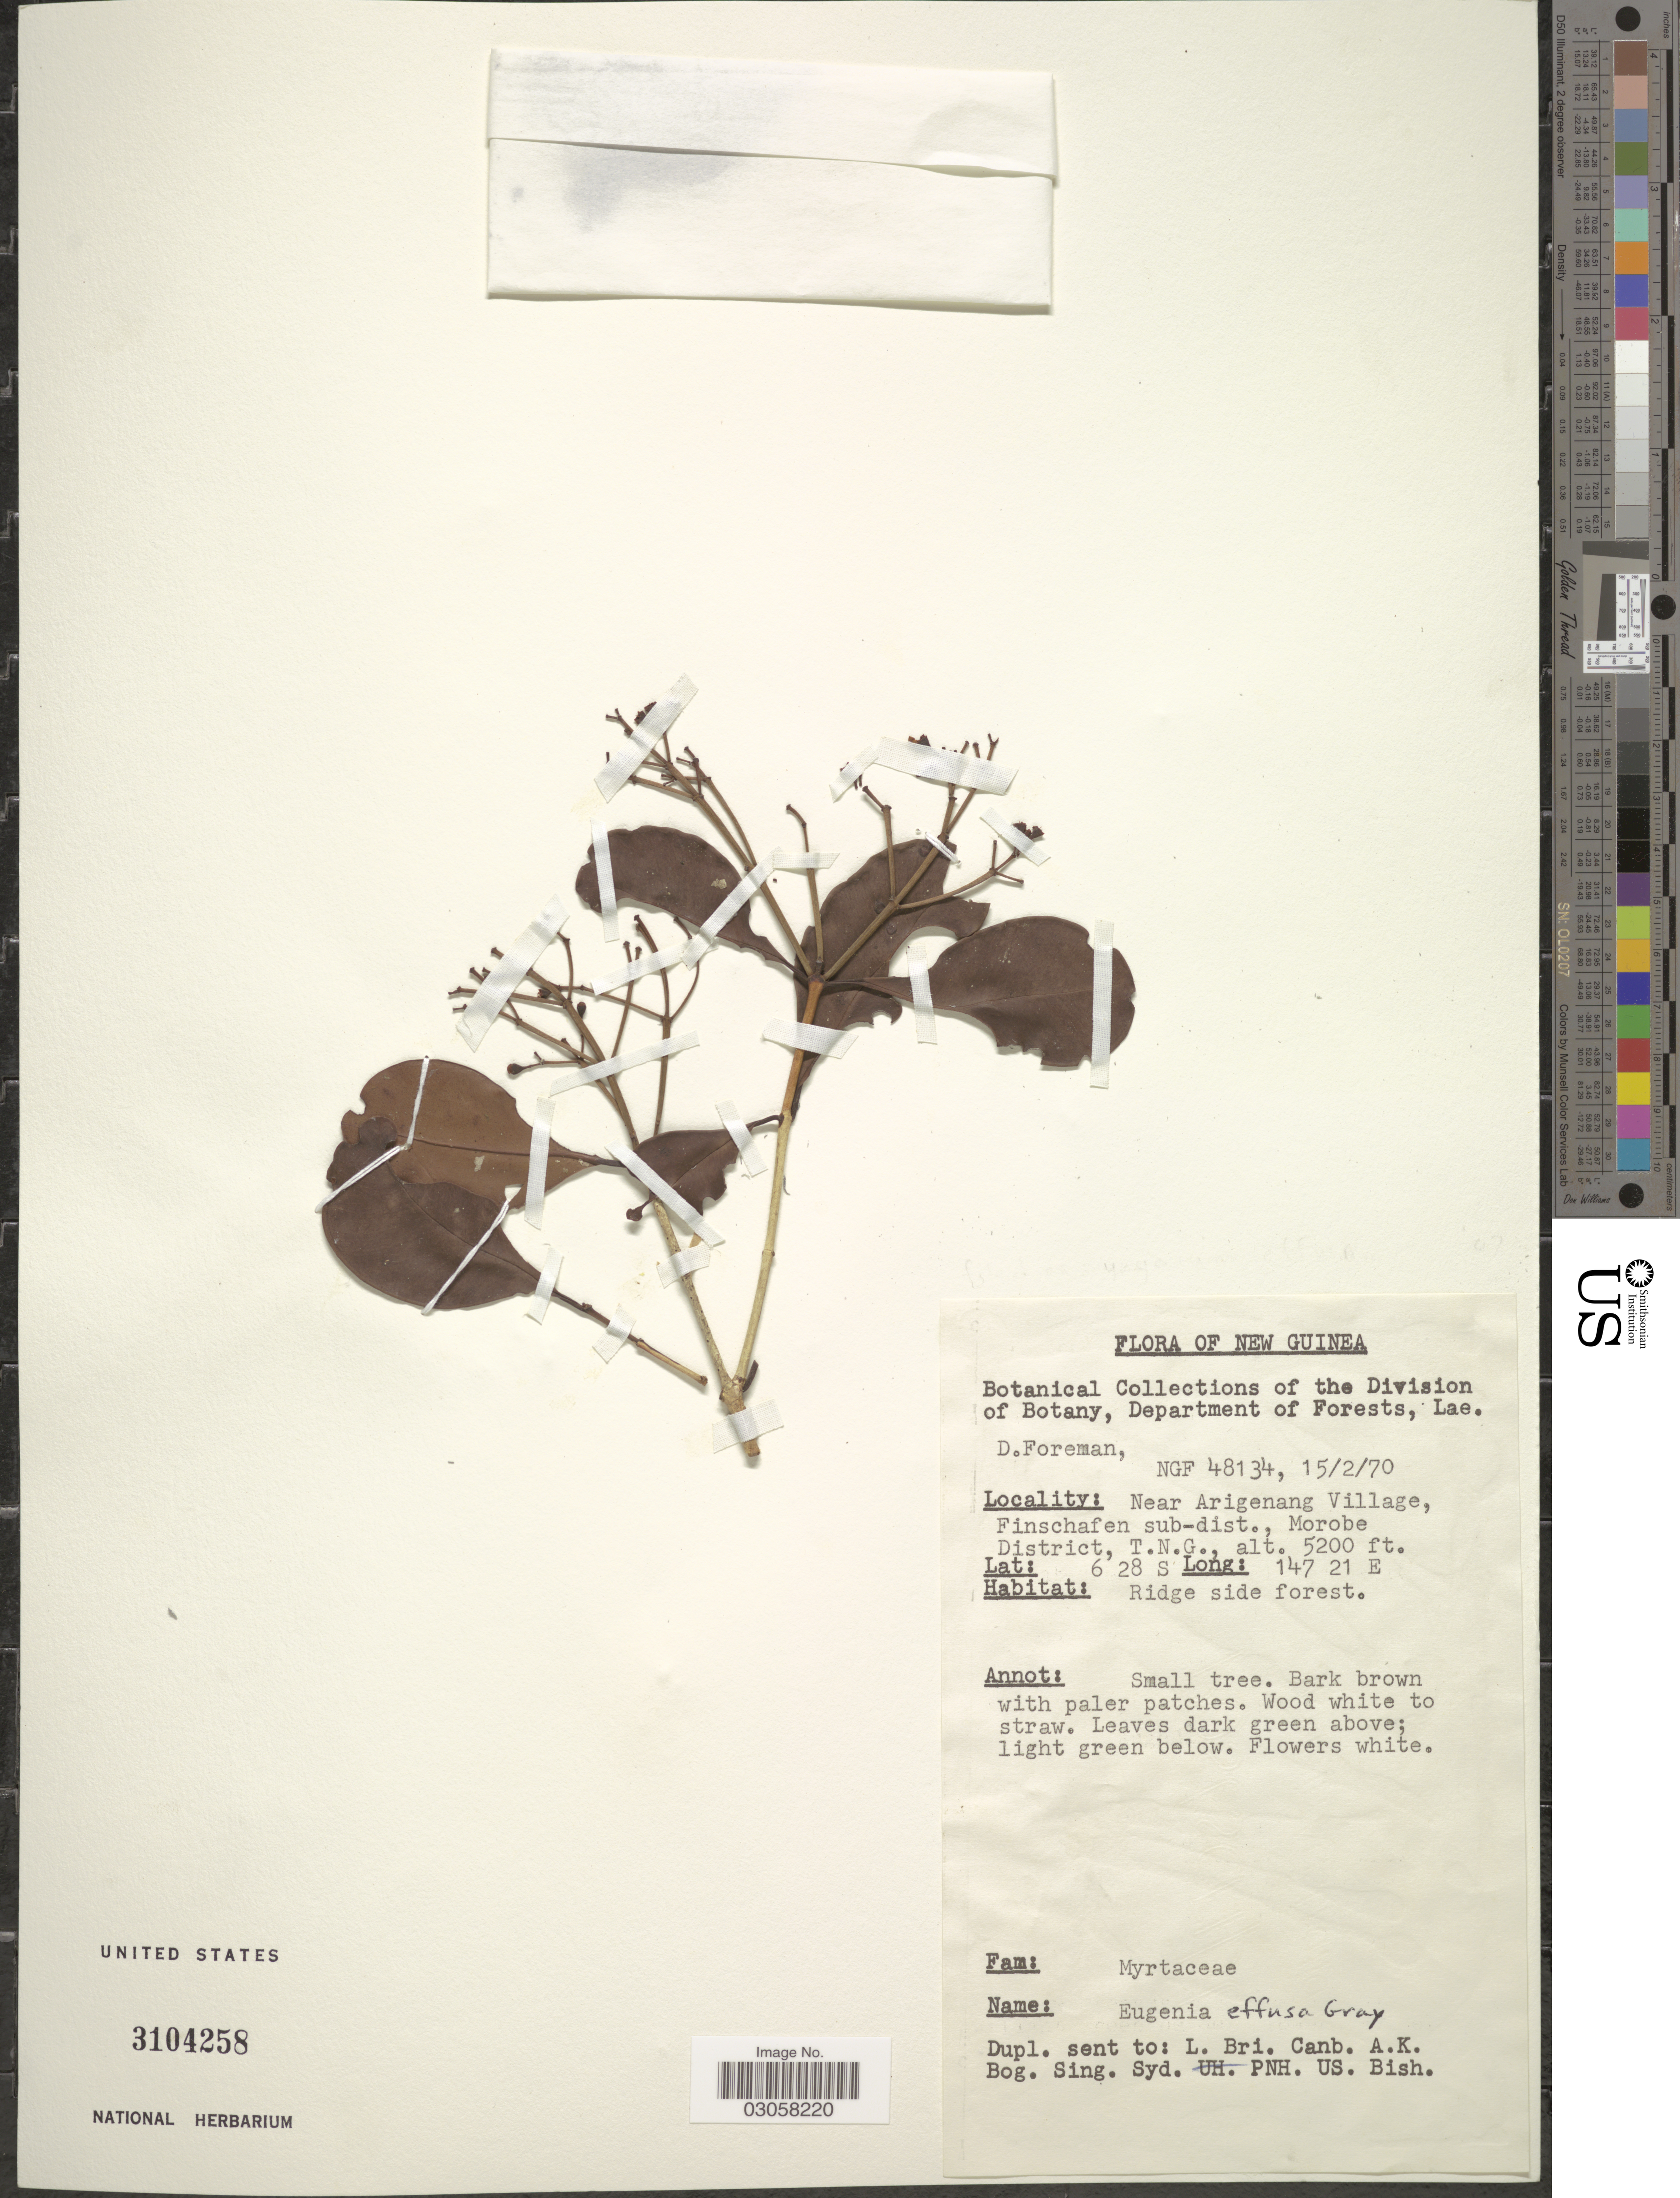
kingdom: Plantae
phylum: Tracheophyta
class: Magnoliopsida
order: Myrtales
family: Myrtaceae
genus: Syzygium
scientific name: Syzygium effusum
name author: (A. Gray) K. Müller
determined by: Strong, Mark T., (BOT), Smithsonian Institution - National Museum of Natural History (UNITED STATES)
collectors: D. Foreman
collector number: NGF 48134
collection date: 1970-02-15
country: Papua New Guinea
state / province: Morobe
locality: New Guinea. Near Arigenang Village, Finschafen sub-dist., Morobe District, T. N. G.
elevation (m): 1585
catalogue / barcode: US 3104258